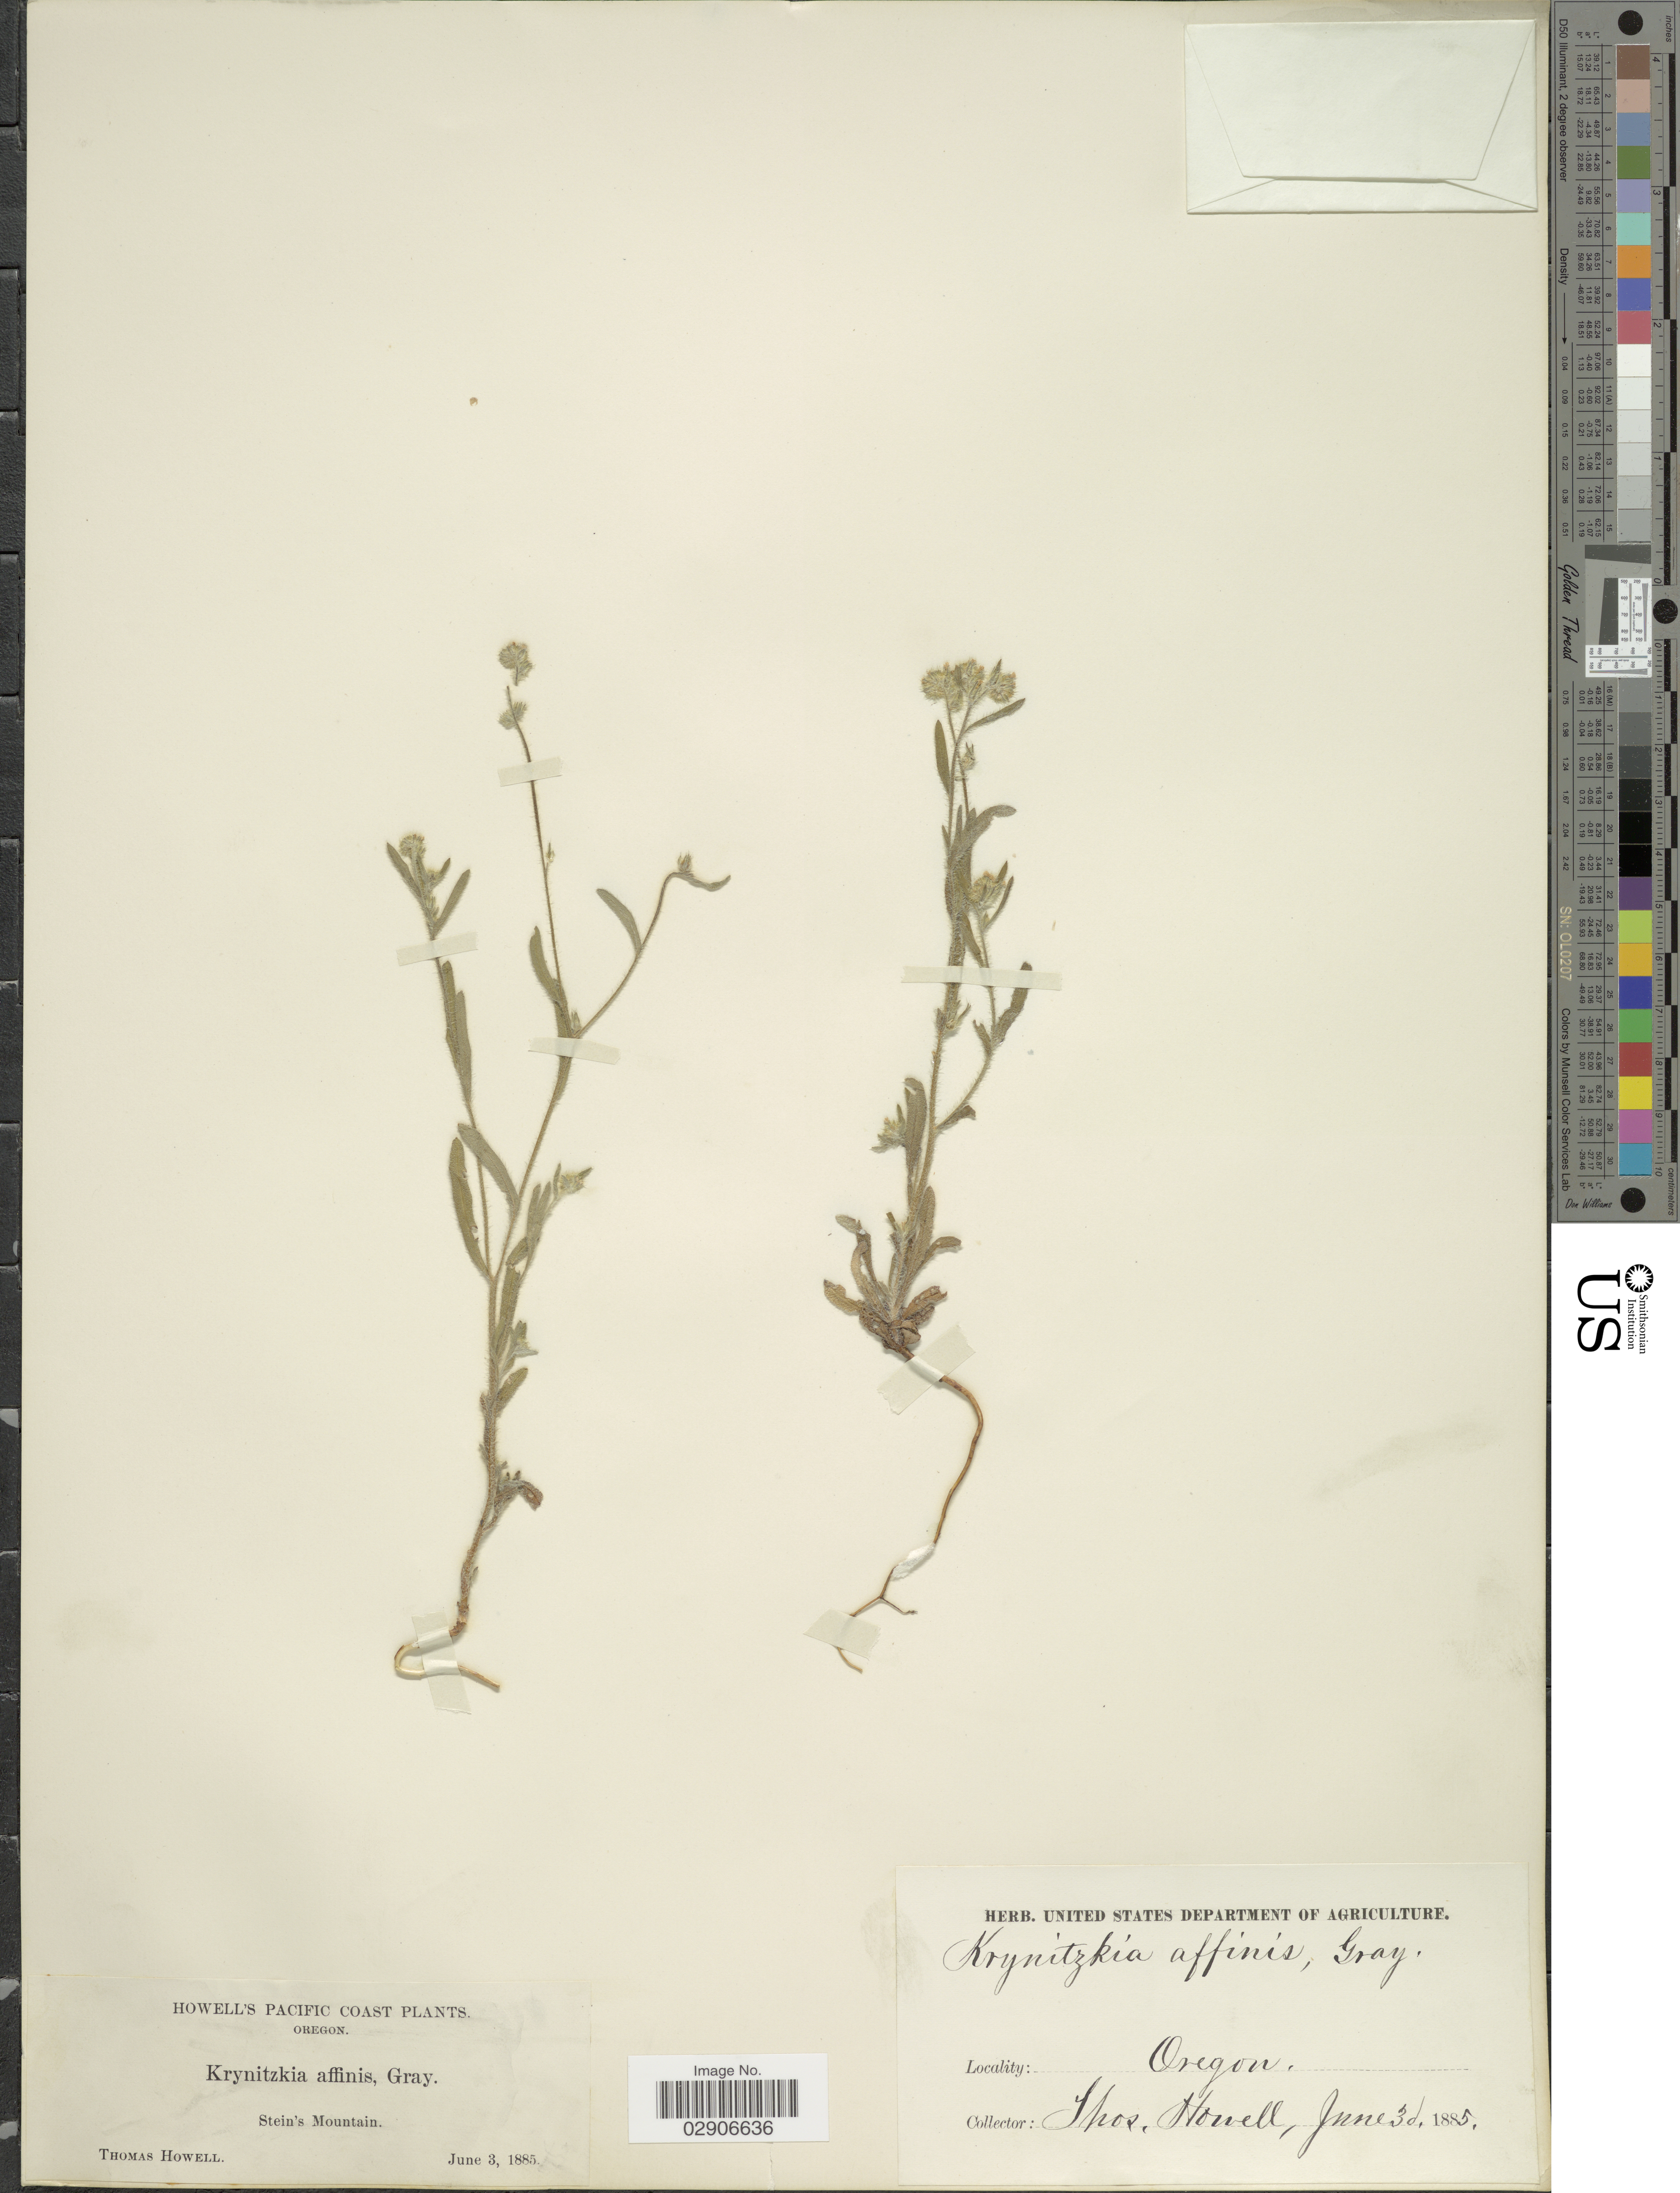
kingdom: Plantae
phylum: Tracheophyta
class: Magnoliopsida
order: Boraginales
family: Boraginaceae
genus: Cryptantha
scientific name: Cryptantha affinis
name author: (A. Gray) Greene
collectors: T. Howell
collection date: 1885-06-03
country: United States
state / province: Oregon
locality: Stein's Mountain. Pacific Coast. Oregon.